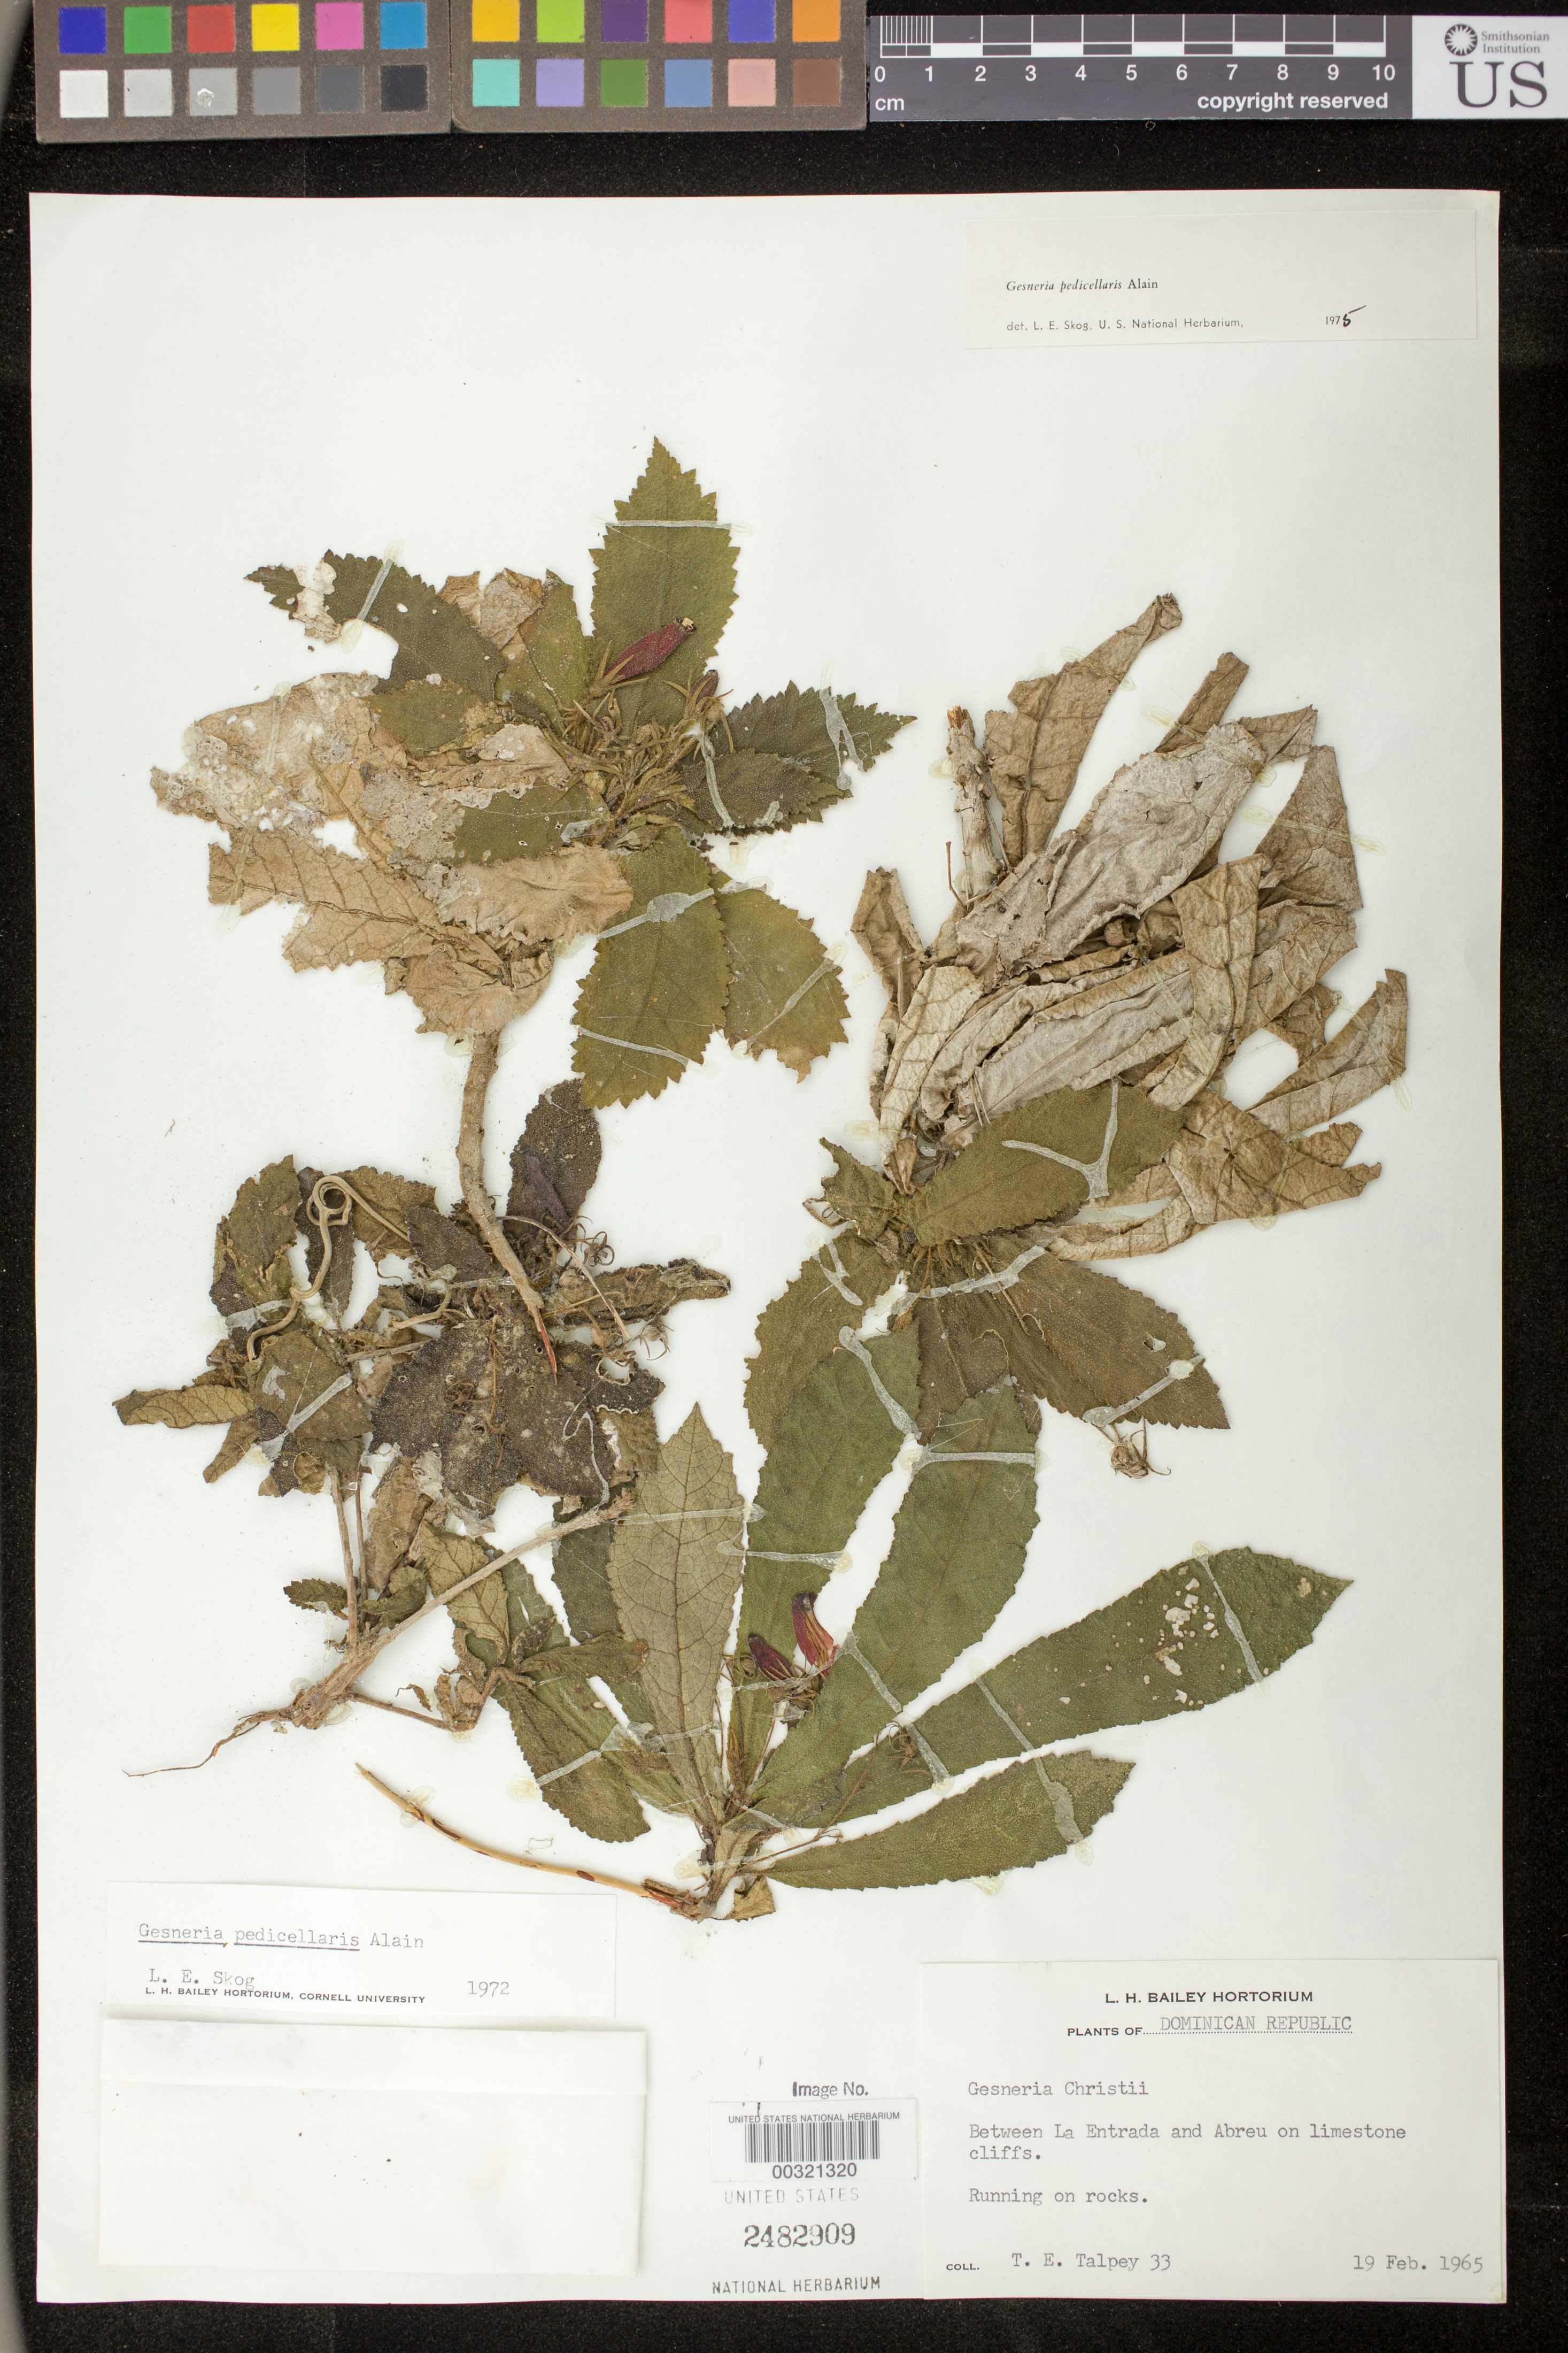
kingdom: Plantae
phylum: Tracheophyta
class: Magnoliopsida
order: Lamiales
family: Gesneriaceae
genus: Gesneria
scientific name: Gesneria pedicellaris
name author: Alain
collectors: T. Talpey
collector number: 33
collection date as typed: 19 Feb 1965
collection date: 1965-02-19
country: Dominican Republic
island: Hispaniola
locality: Between La Entrada and Abreu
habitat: On limestone cliffs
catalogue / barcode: US 2482909